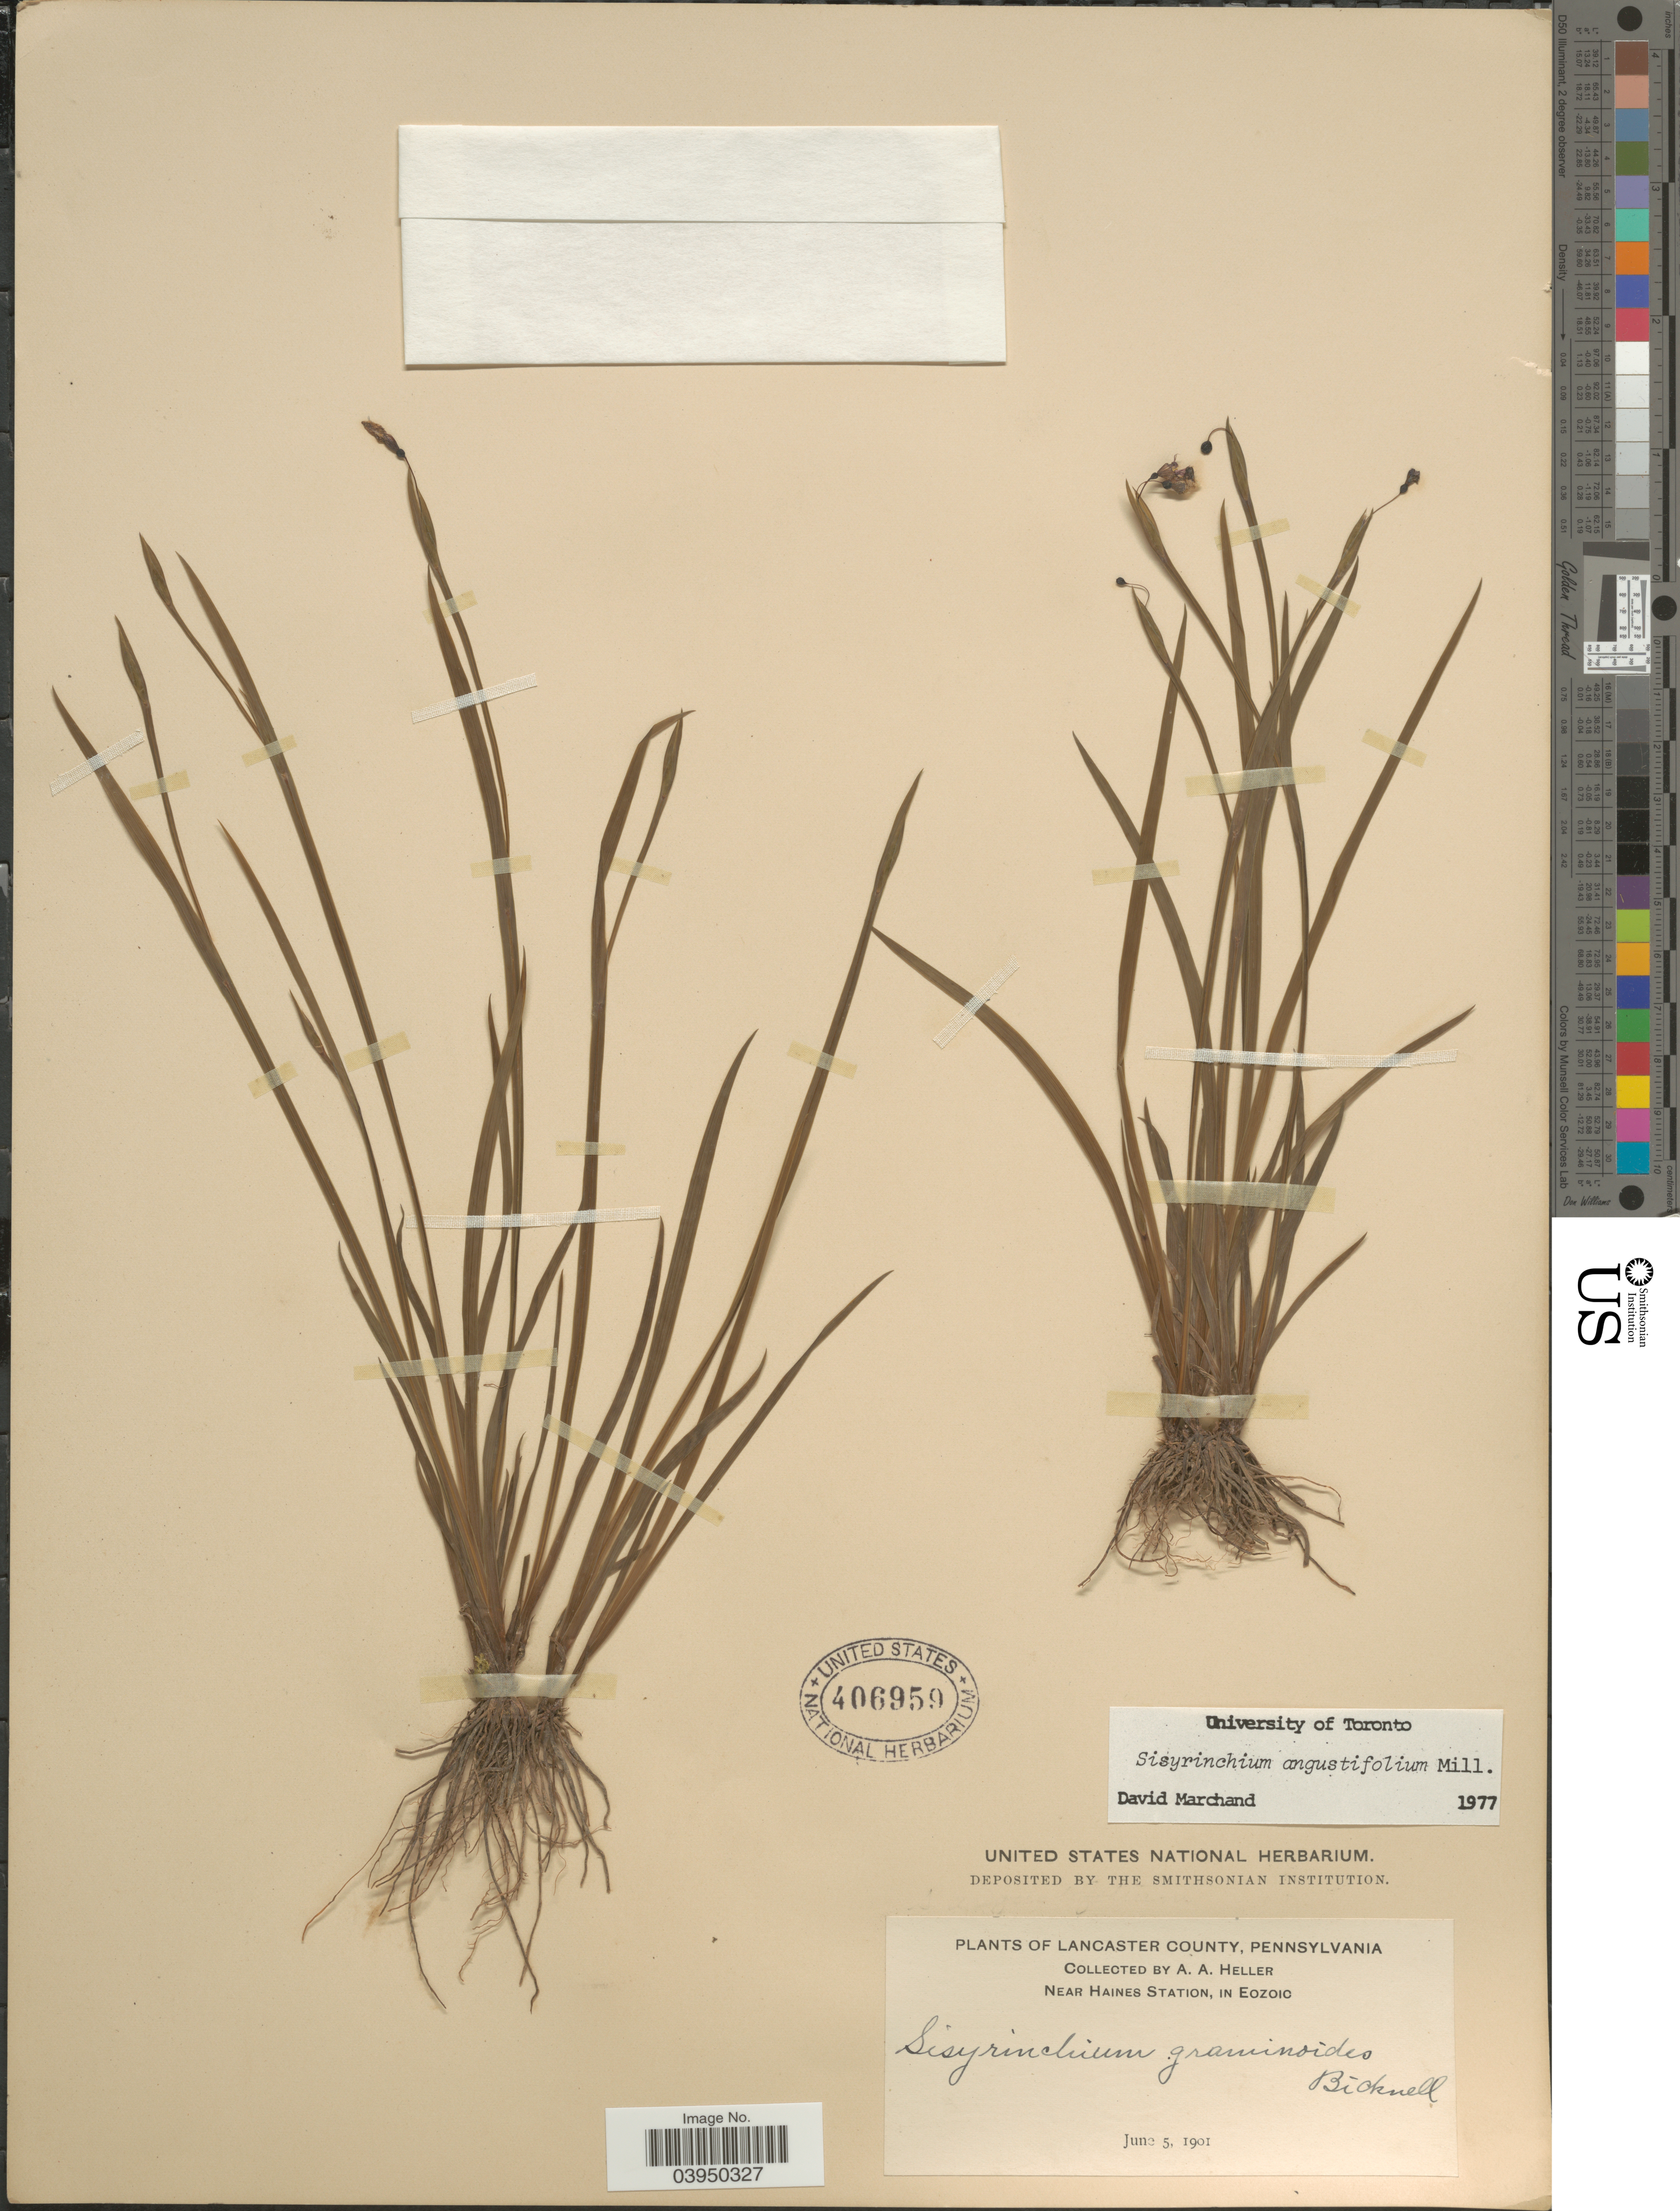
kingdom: Plantae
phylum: Tracheophyta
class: Liliopsida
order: Asparagales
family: Iridaceae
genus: Sisyrinchium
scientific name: Sisyrinchium angustifolium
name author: Mill.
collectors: A. A. Heller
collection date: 1901-06-05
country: United States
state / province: Pennsylvania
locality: Lancaster County. Near Haines Station, in Eozoic.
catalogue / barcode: US 406959